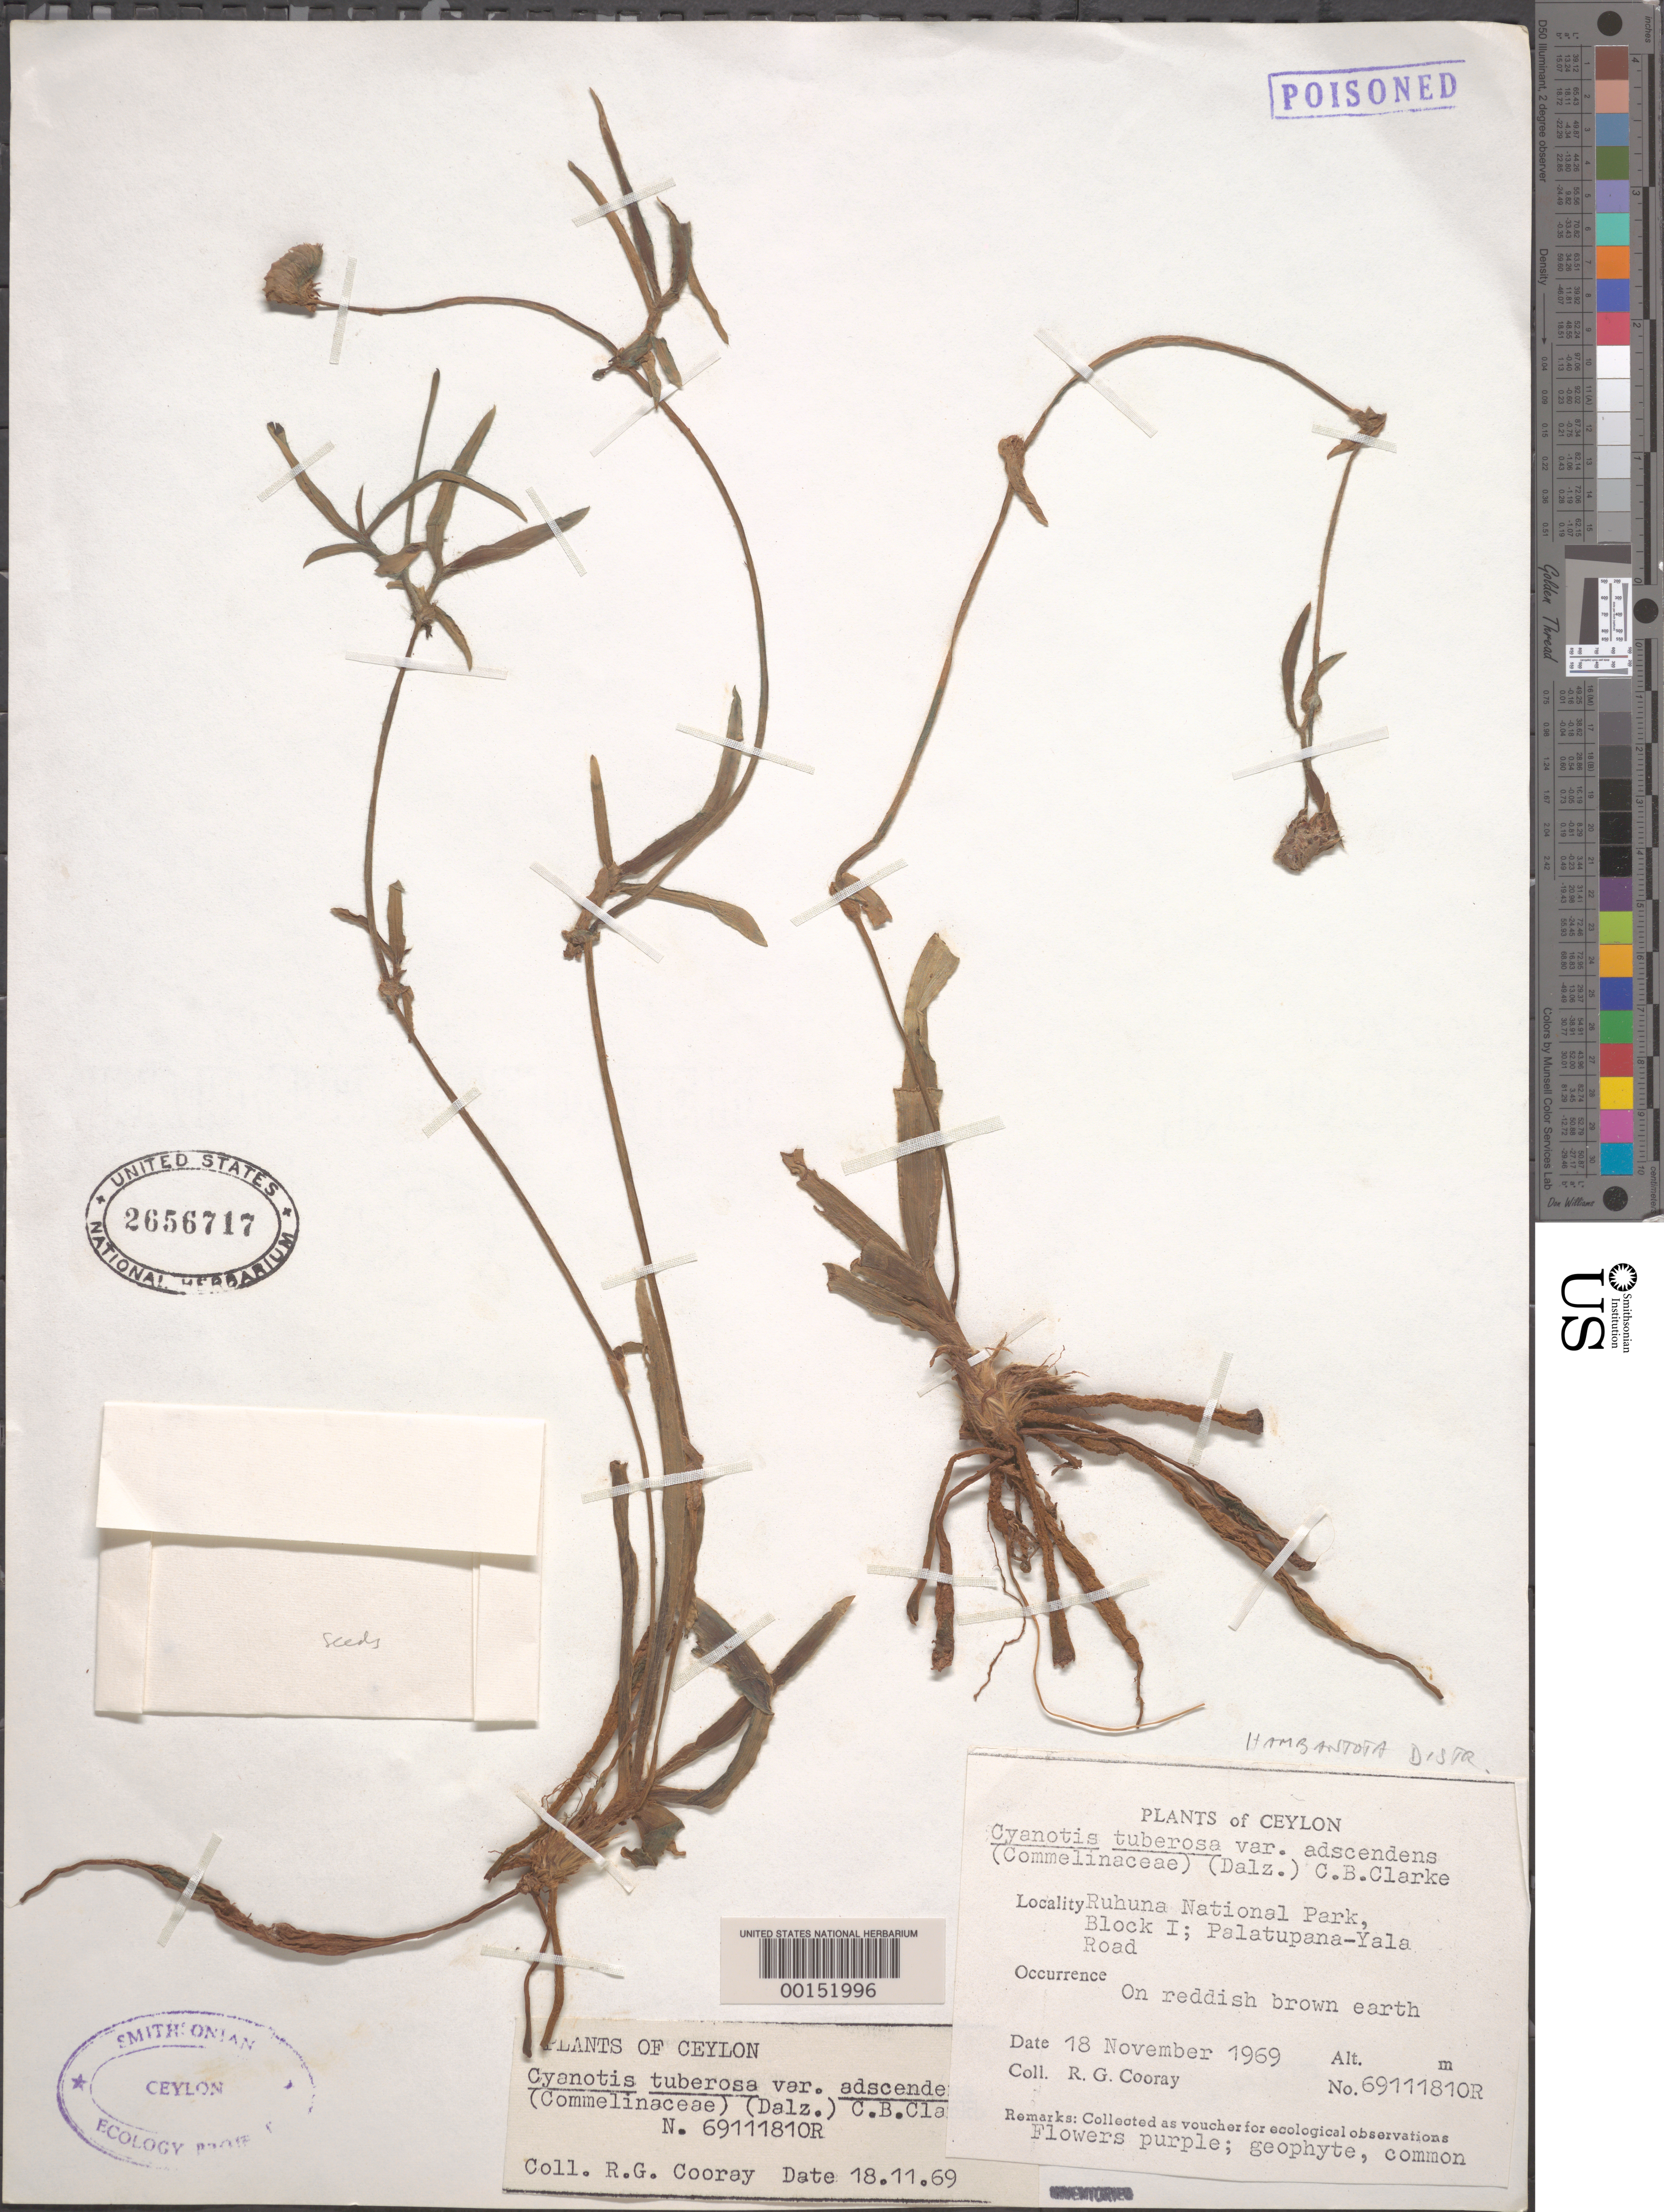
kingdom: Plantae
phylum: Tracheophyta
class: Liliopsida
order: Commelinales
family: Commelinaceae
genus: Cyanotis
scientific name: Cyanotis tuberosa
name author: (Roxb.) Schult. & Schult. f.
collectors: R. Cooray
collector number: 69111810r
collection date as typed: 18 Nov 1969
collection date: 1969-11-18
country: Sri Lanka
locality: Ruhuna national park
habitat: Rodside; red brown soil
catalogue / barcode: US 2656717